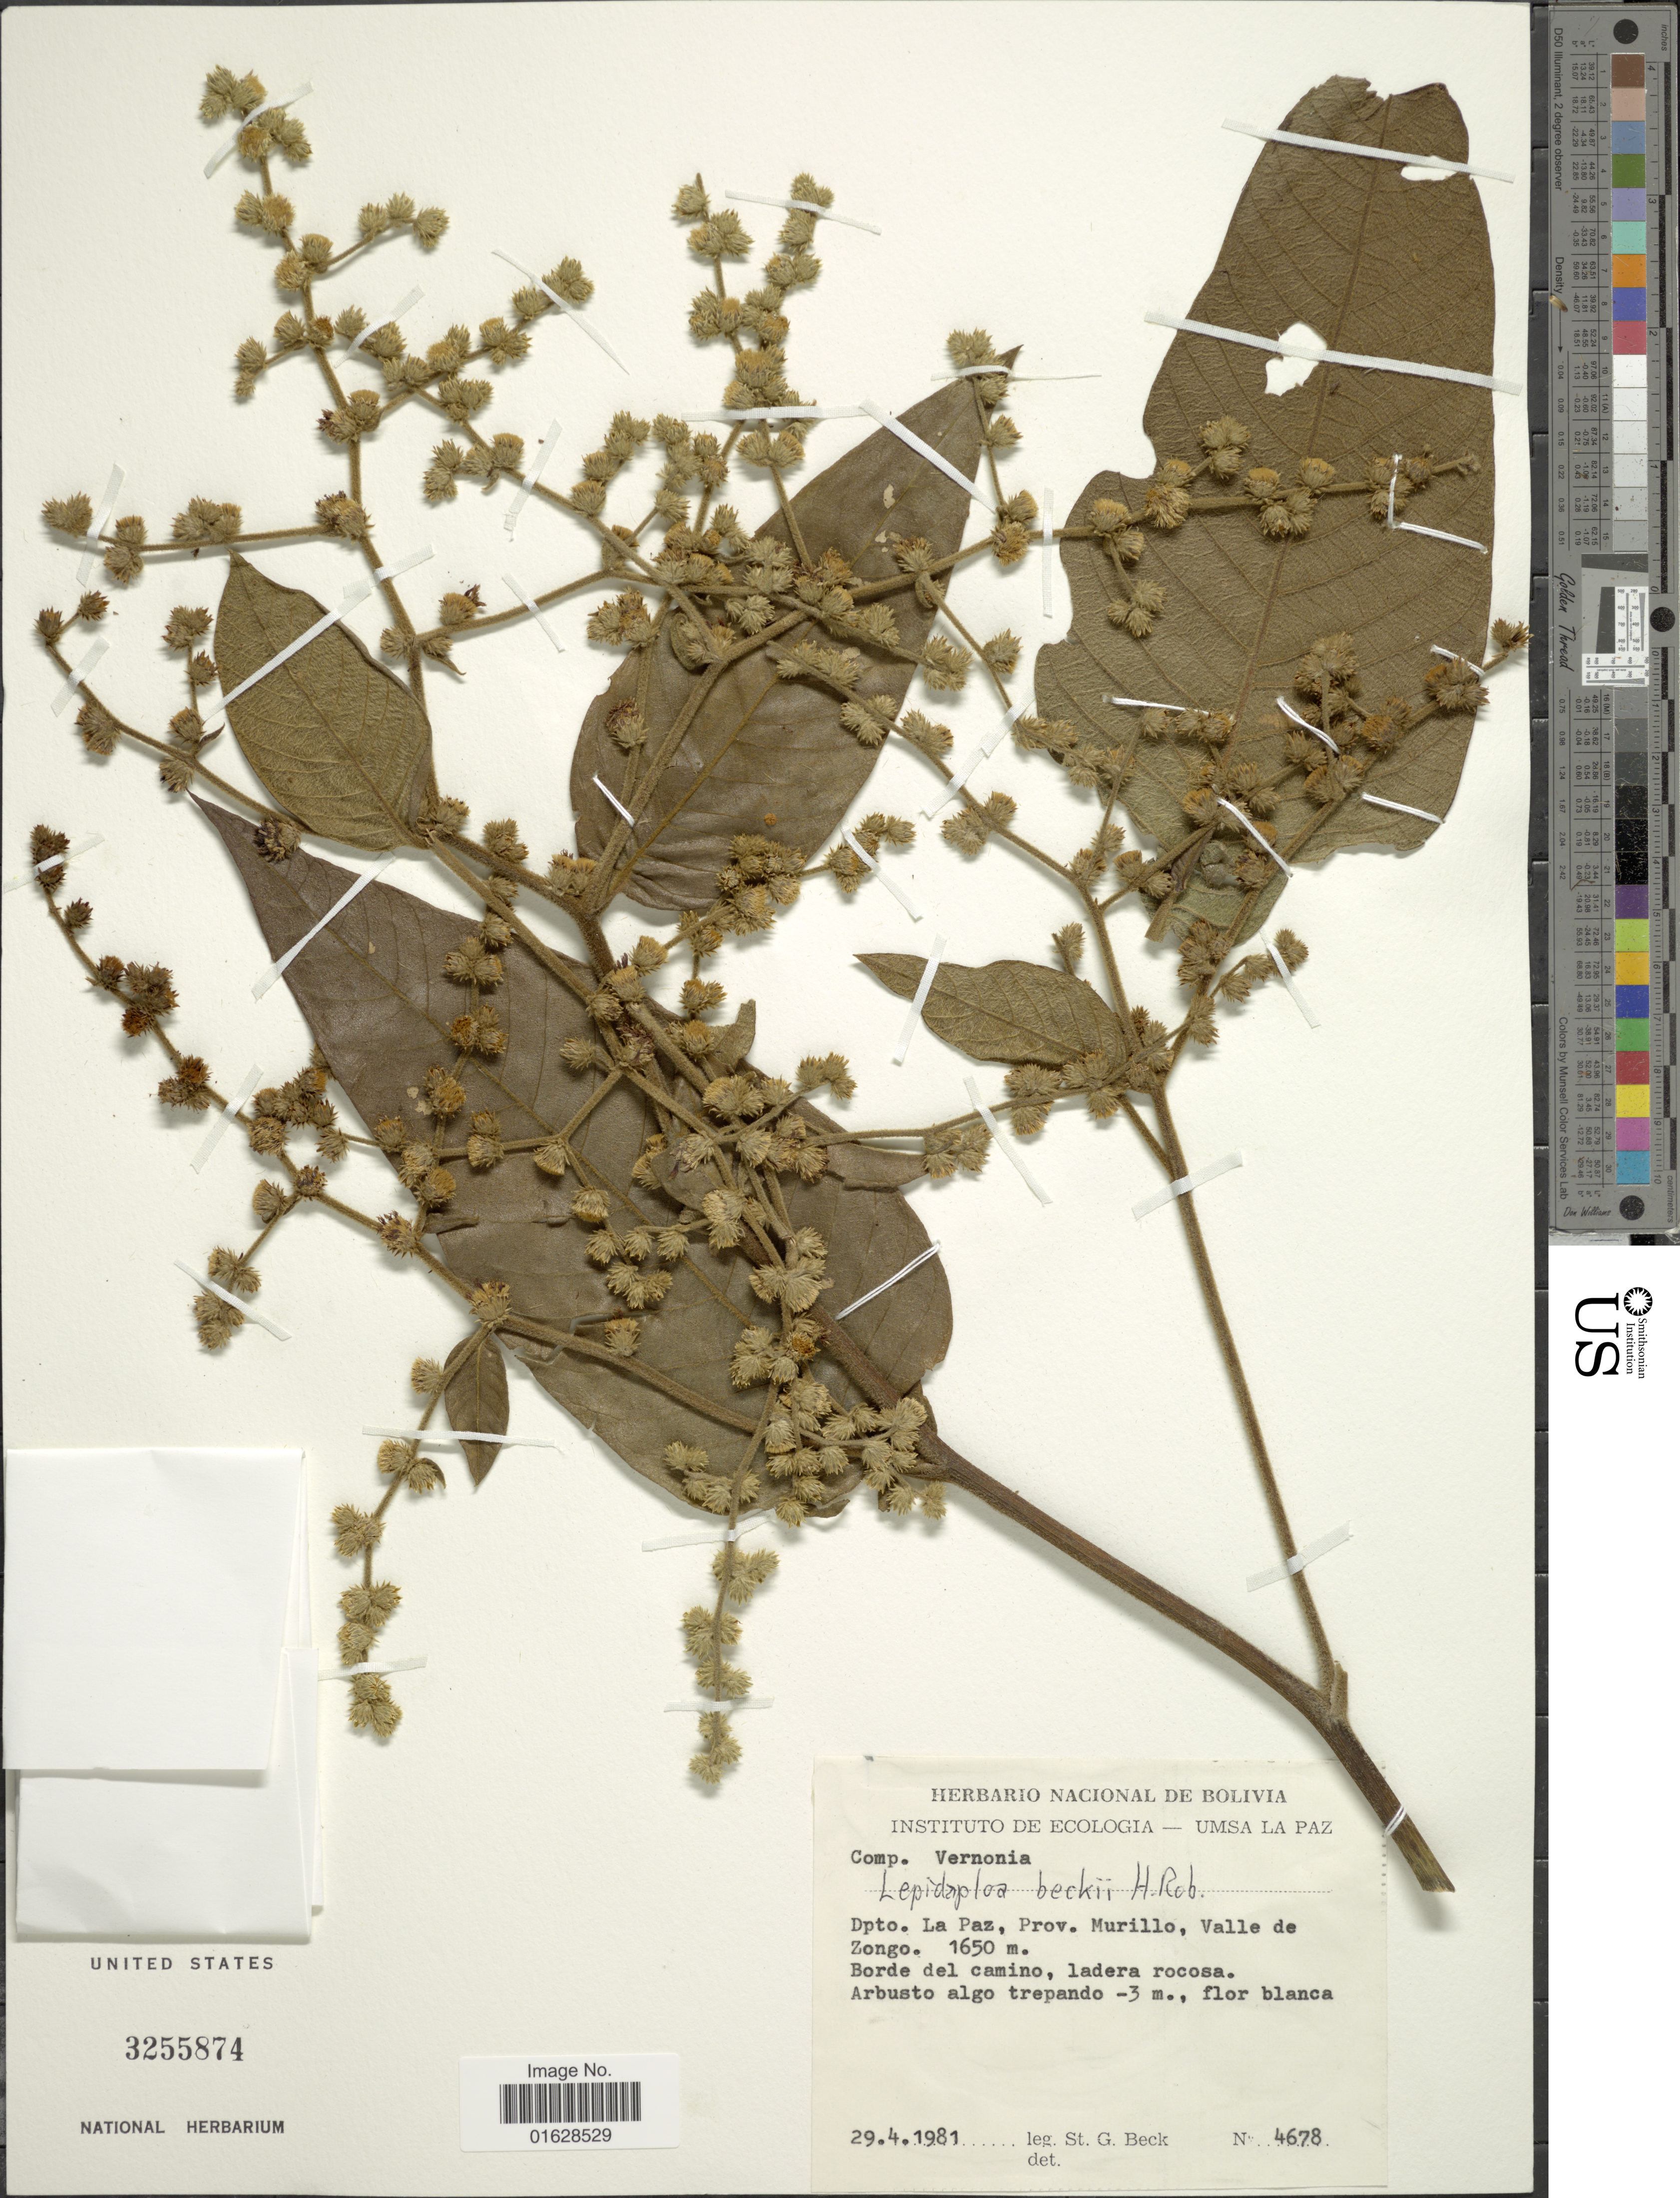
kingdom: Plantae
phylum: Tracheophyta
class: Magnoliopsida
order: Asterales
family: Asteraceae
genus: Lepidaploa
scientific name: Lepidaploa beckii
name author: H. Rob.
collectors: S. G. Beck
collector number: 4678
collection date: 1981-04-29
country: Bolivia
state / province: La Paz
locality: Bolivia. Dpto. La Paz, prov. Murillo, Valle de Zongo.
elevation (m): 1650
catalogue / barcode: US 3255874